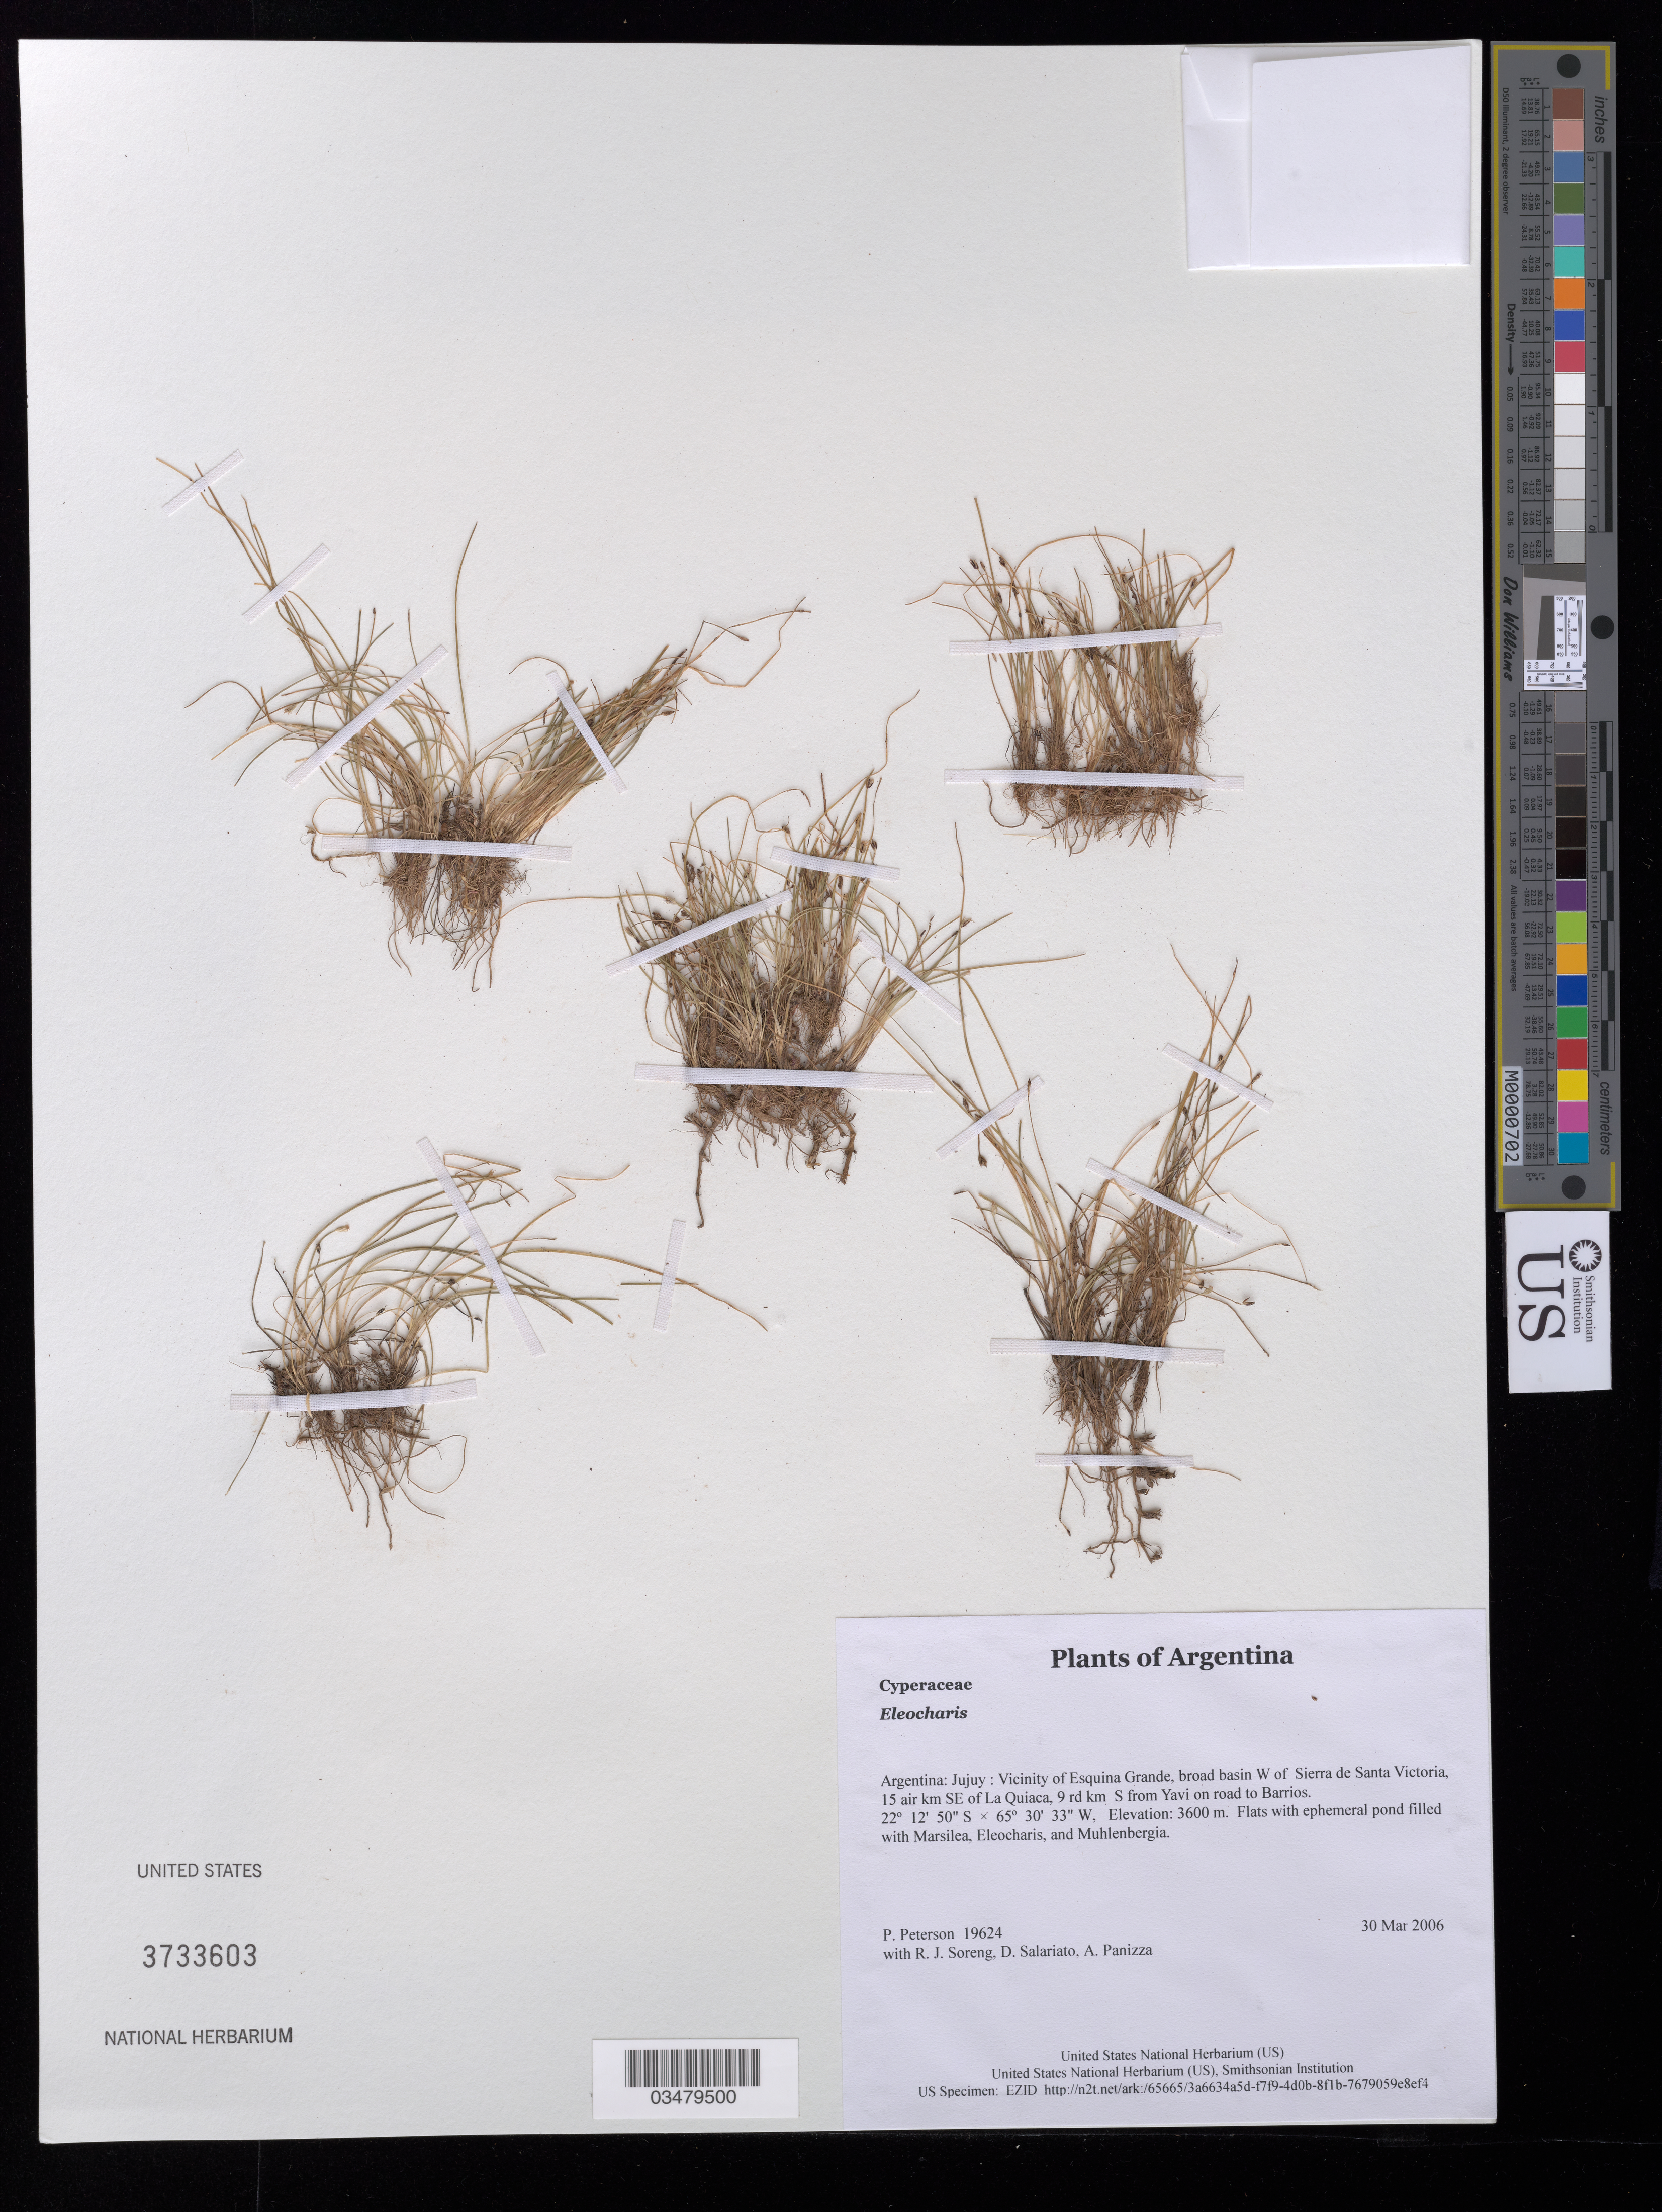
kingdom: Plantae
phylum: Tracheophyta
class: Liliopsida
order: Poales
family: Cyperaceae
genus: Eleocharis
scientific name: Eleocharis sp.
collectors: P. M. Peterson, R. J. Soreng, D. Salariato & A. Panizza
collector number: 19624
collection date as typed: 30 Mar 2006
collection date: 2006-03-30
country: Argentina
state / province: Jujuy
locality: Vicinity of Esquina Grande, broad basin W of Sierra de Santa Victoria, 15 air km SE of La Quiaca, 9 rd km S from Yavi on road to Barrios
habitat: Flats with ephemeral pond filled with Marsilea, Eleocharis, and Muhlenbergia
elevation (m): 3600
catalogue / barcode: US 3733603